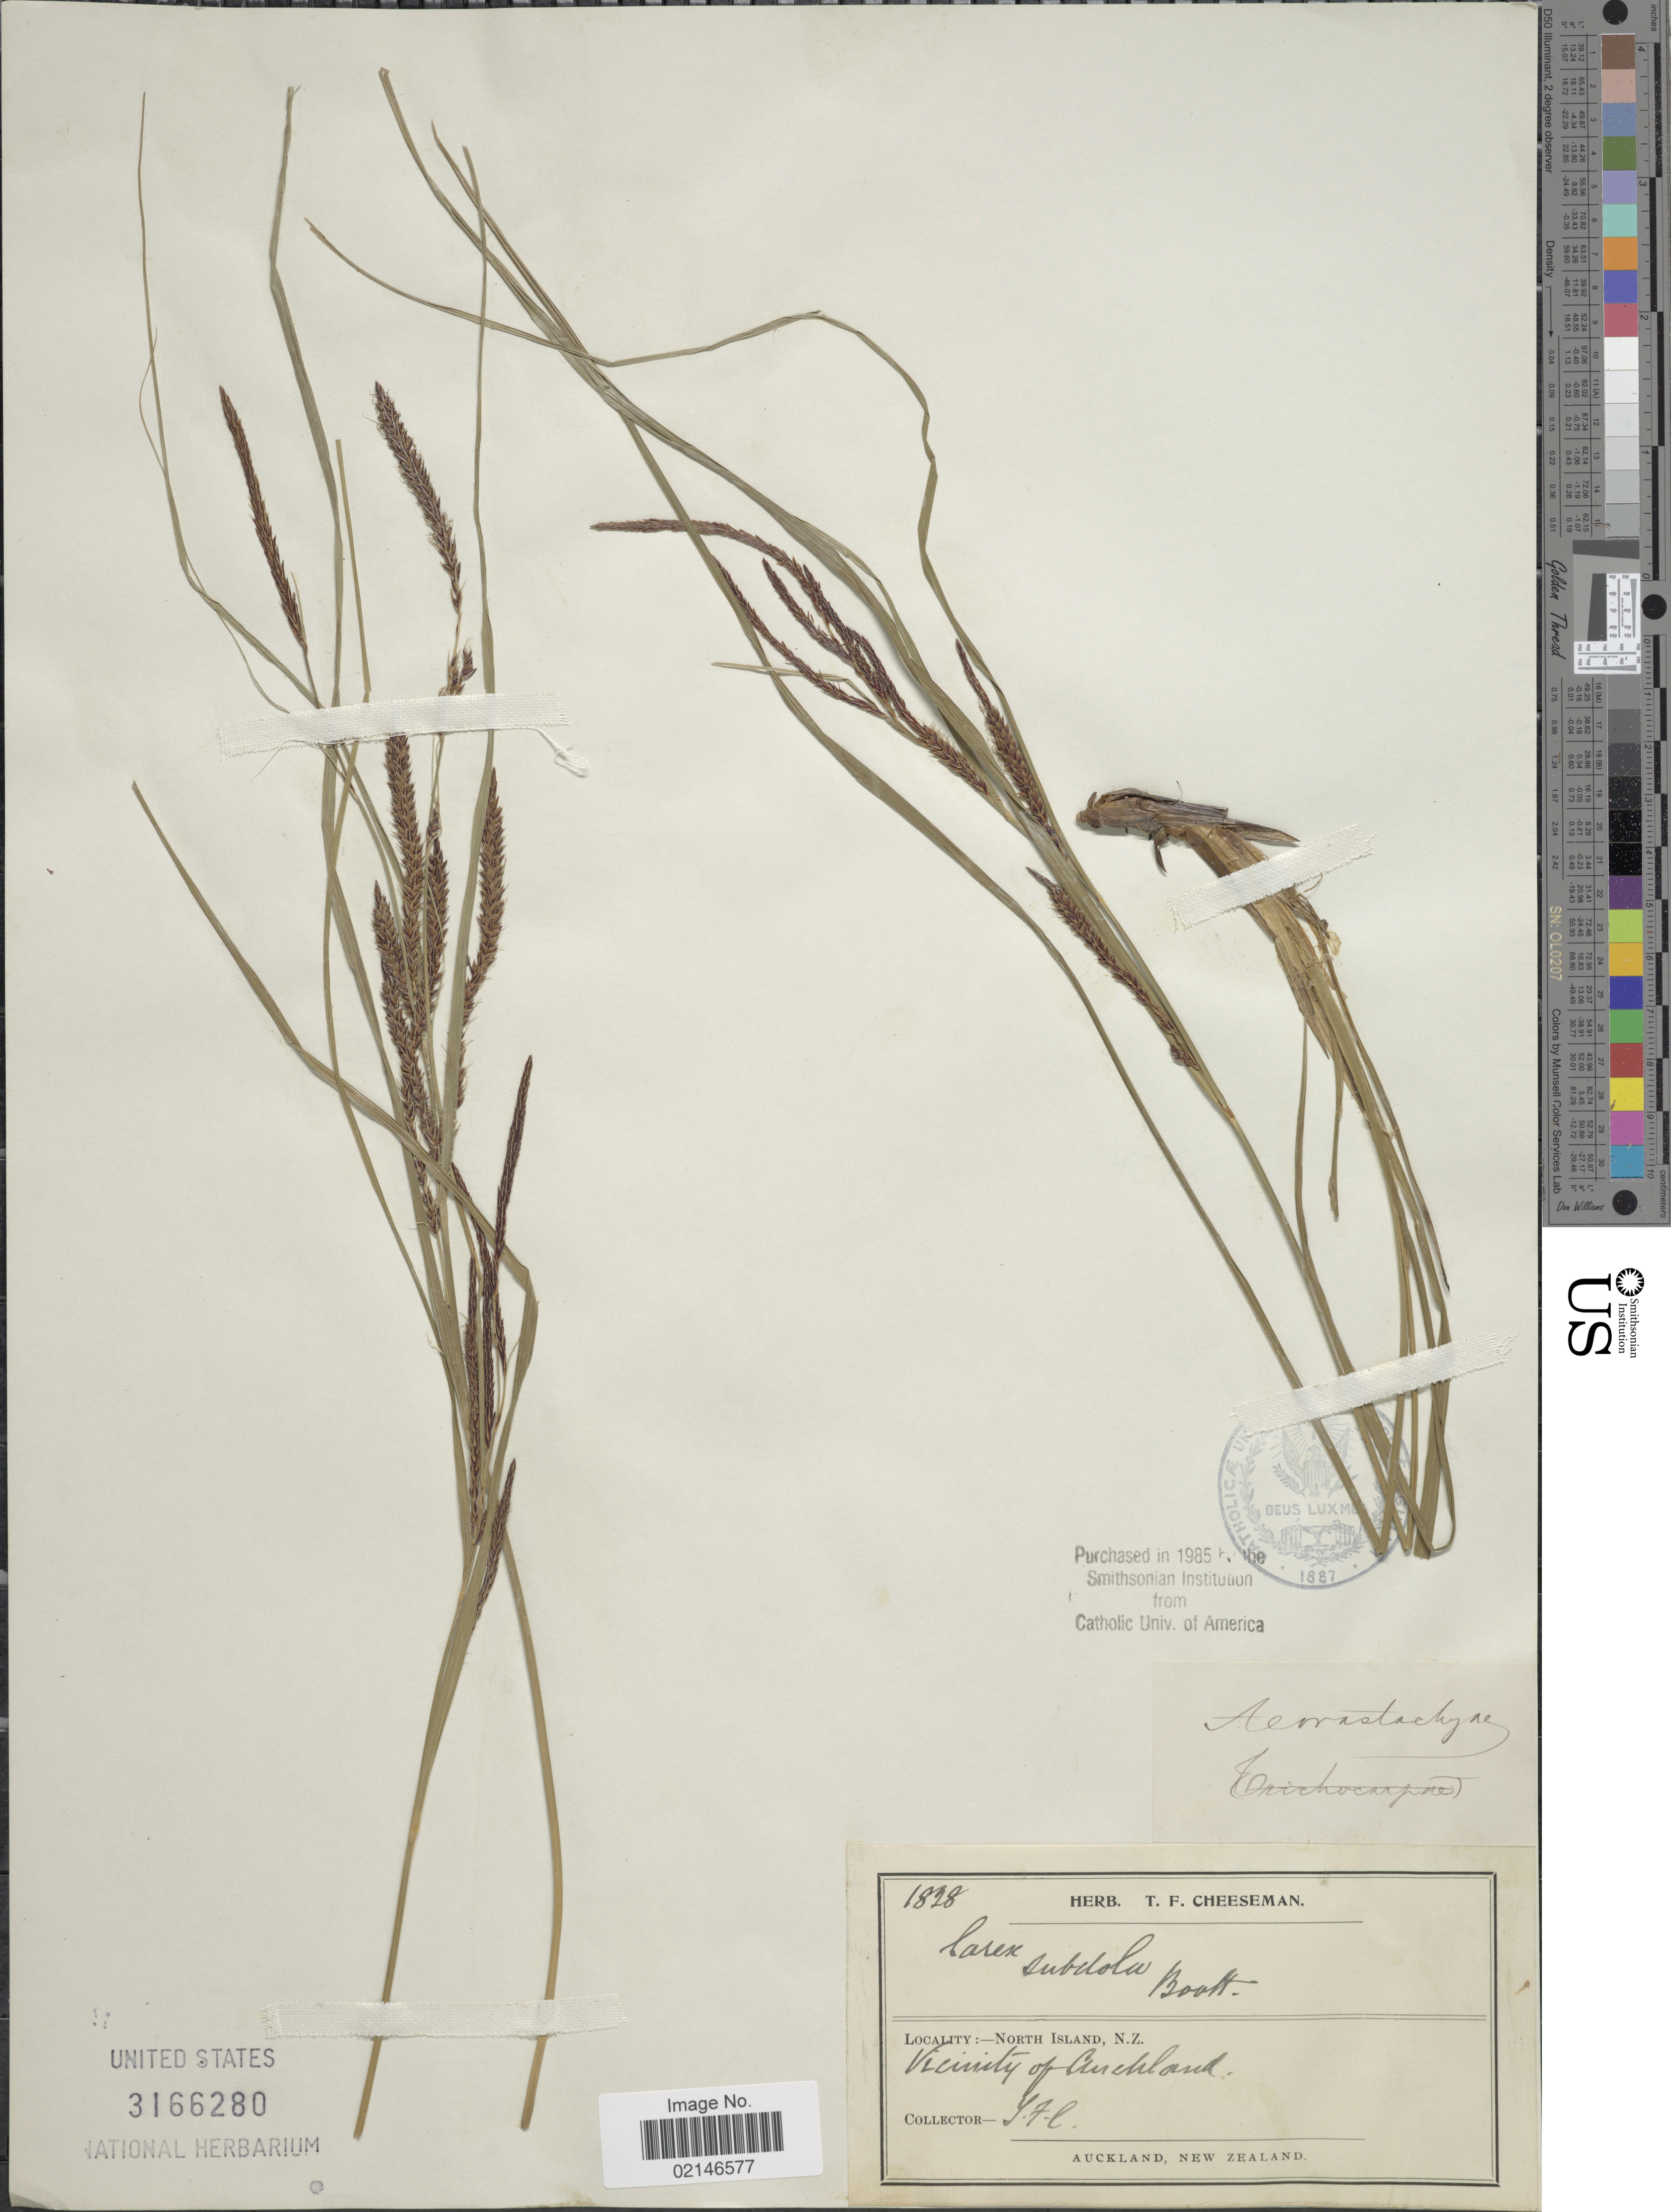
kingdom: Plantae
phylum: Tracheophyta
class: Liliopsida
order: Poales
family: Cyperaceae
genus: Carex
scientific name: Carex subdola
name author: Boott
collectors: T. F. Cheeseman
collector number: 1828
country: New Zealand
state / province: Auckland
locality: North Island, Vicinity of Auckland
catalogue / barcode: US 3166280